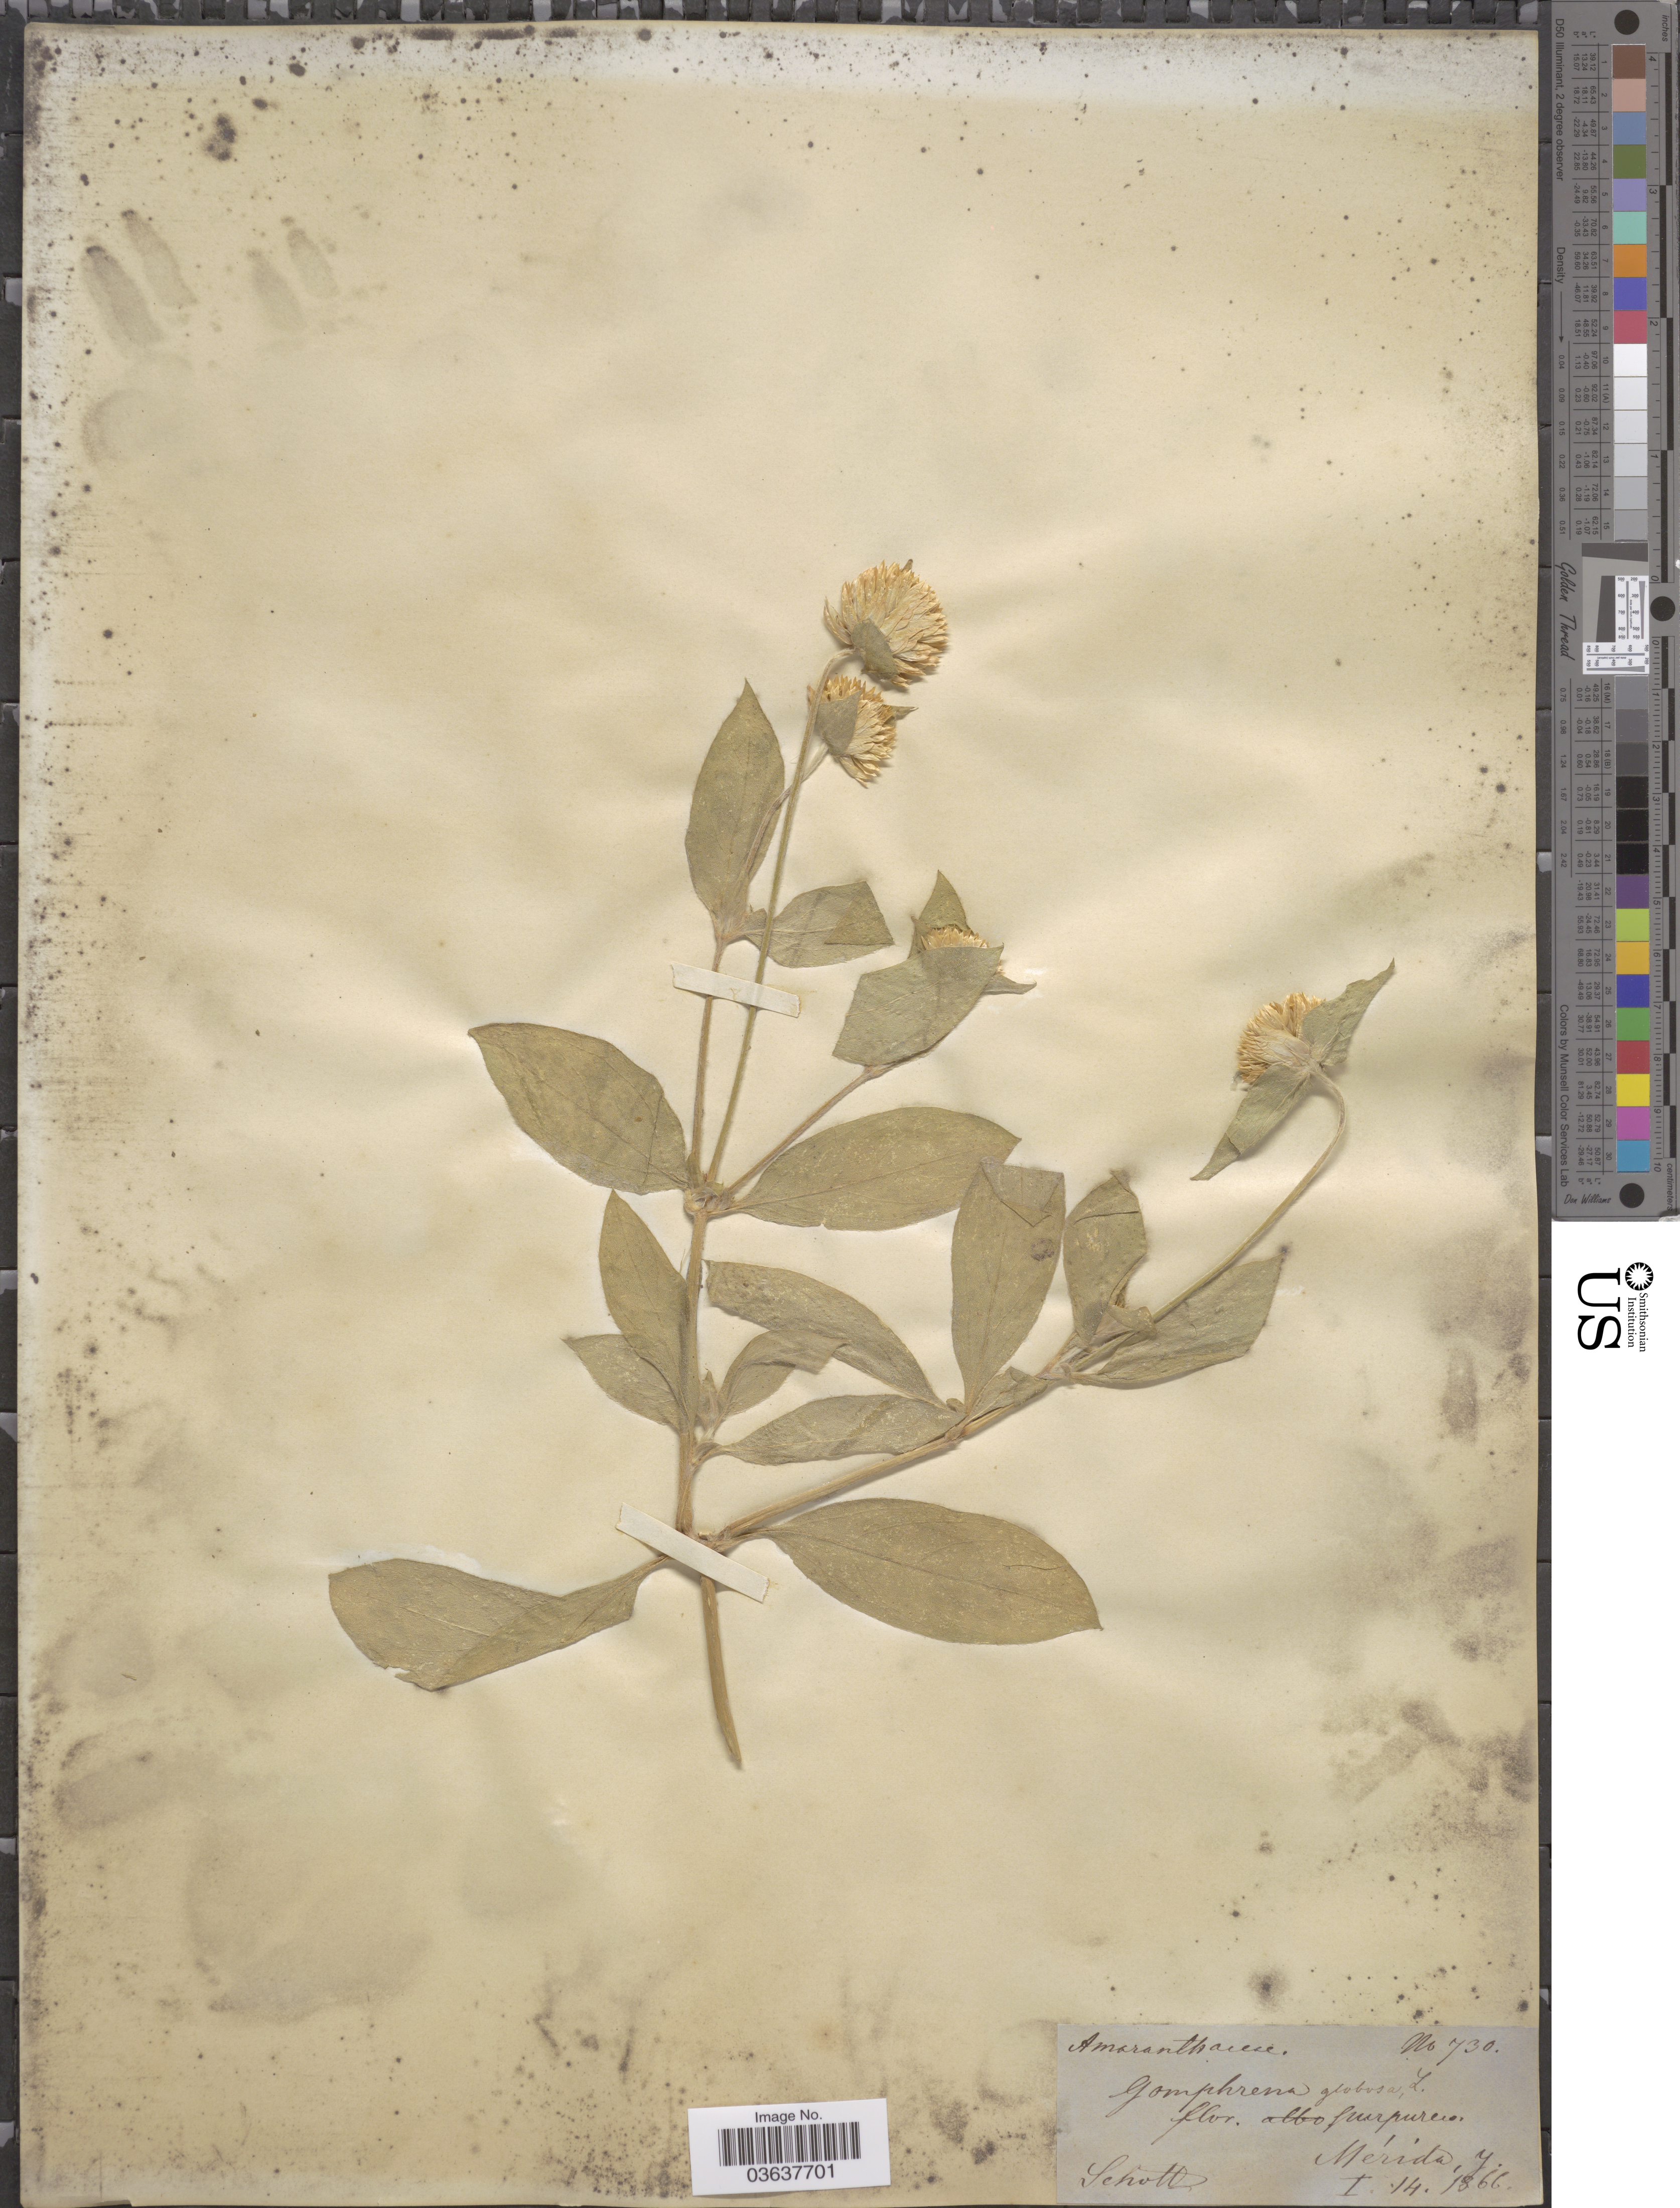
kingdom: Plantae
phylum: Tracheophyta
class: Magnoliopsida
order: Caryophyllales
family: Amaranthaceae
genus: Gomphrena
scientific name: Gomphrena globosa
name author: L.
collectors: Schott, --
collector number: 730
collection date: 1866-01-14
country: Venezuela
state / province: Mérida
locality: Mérida, Y.